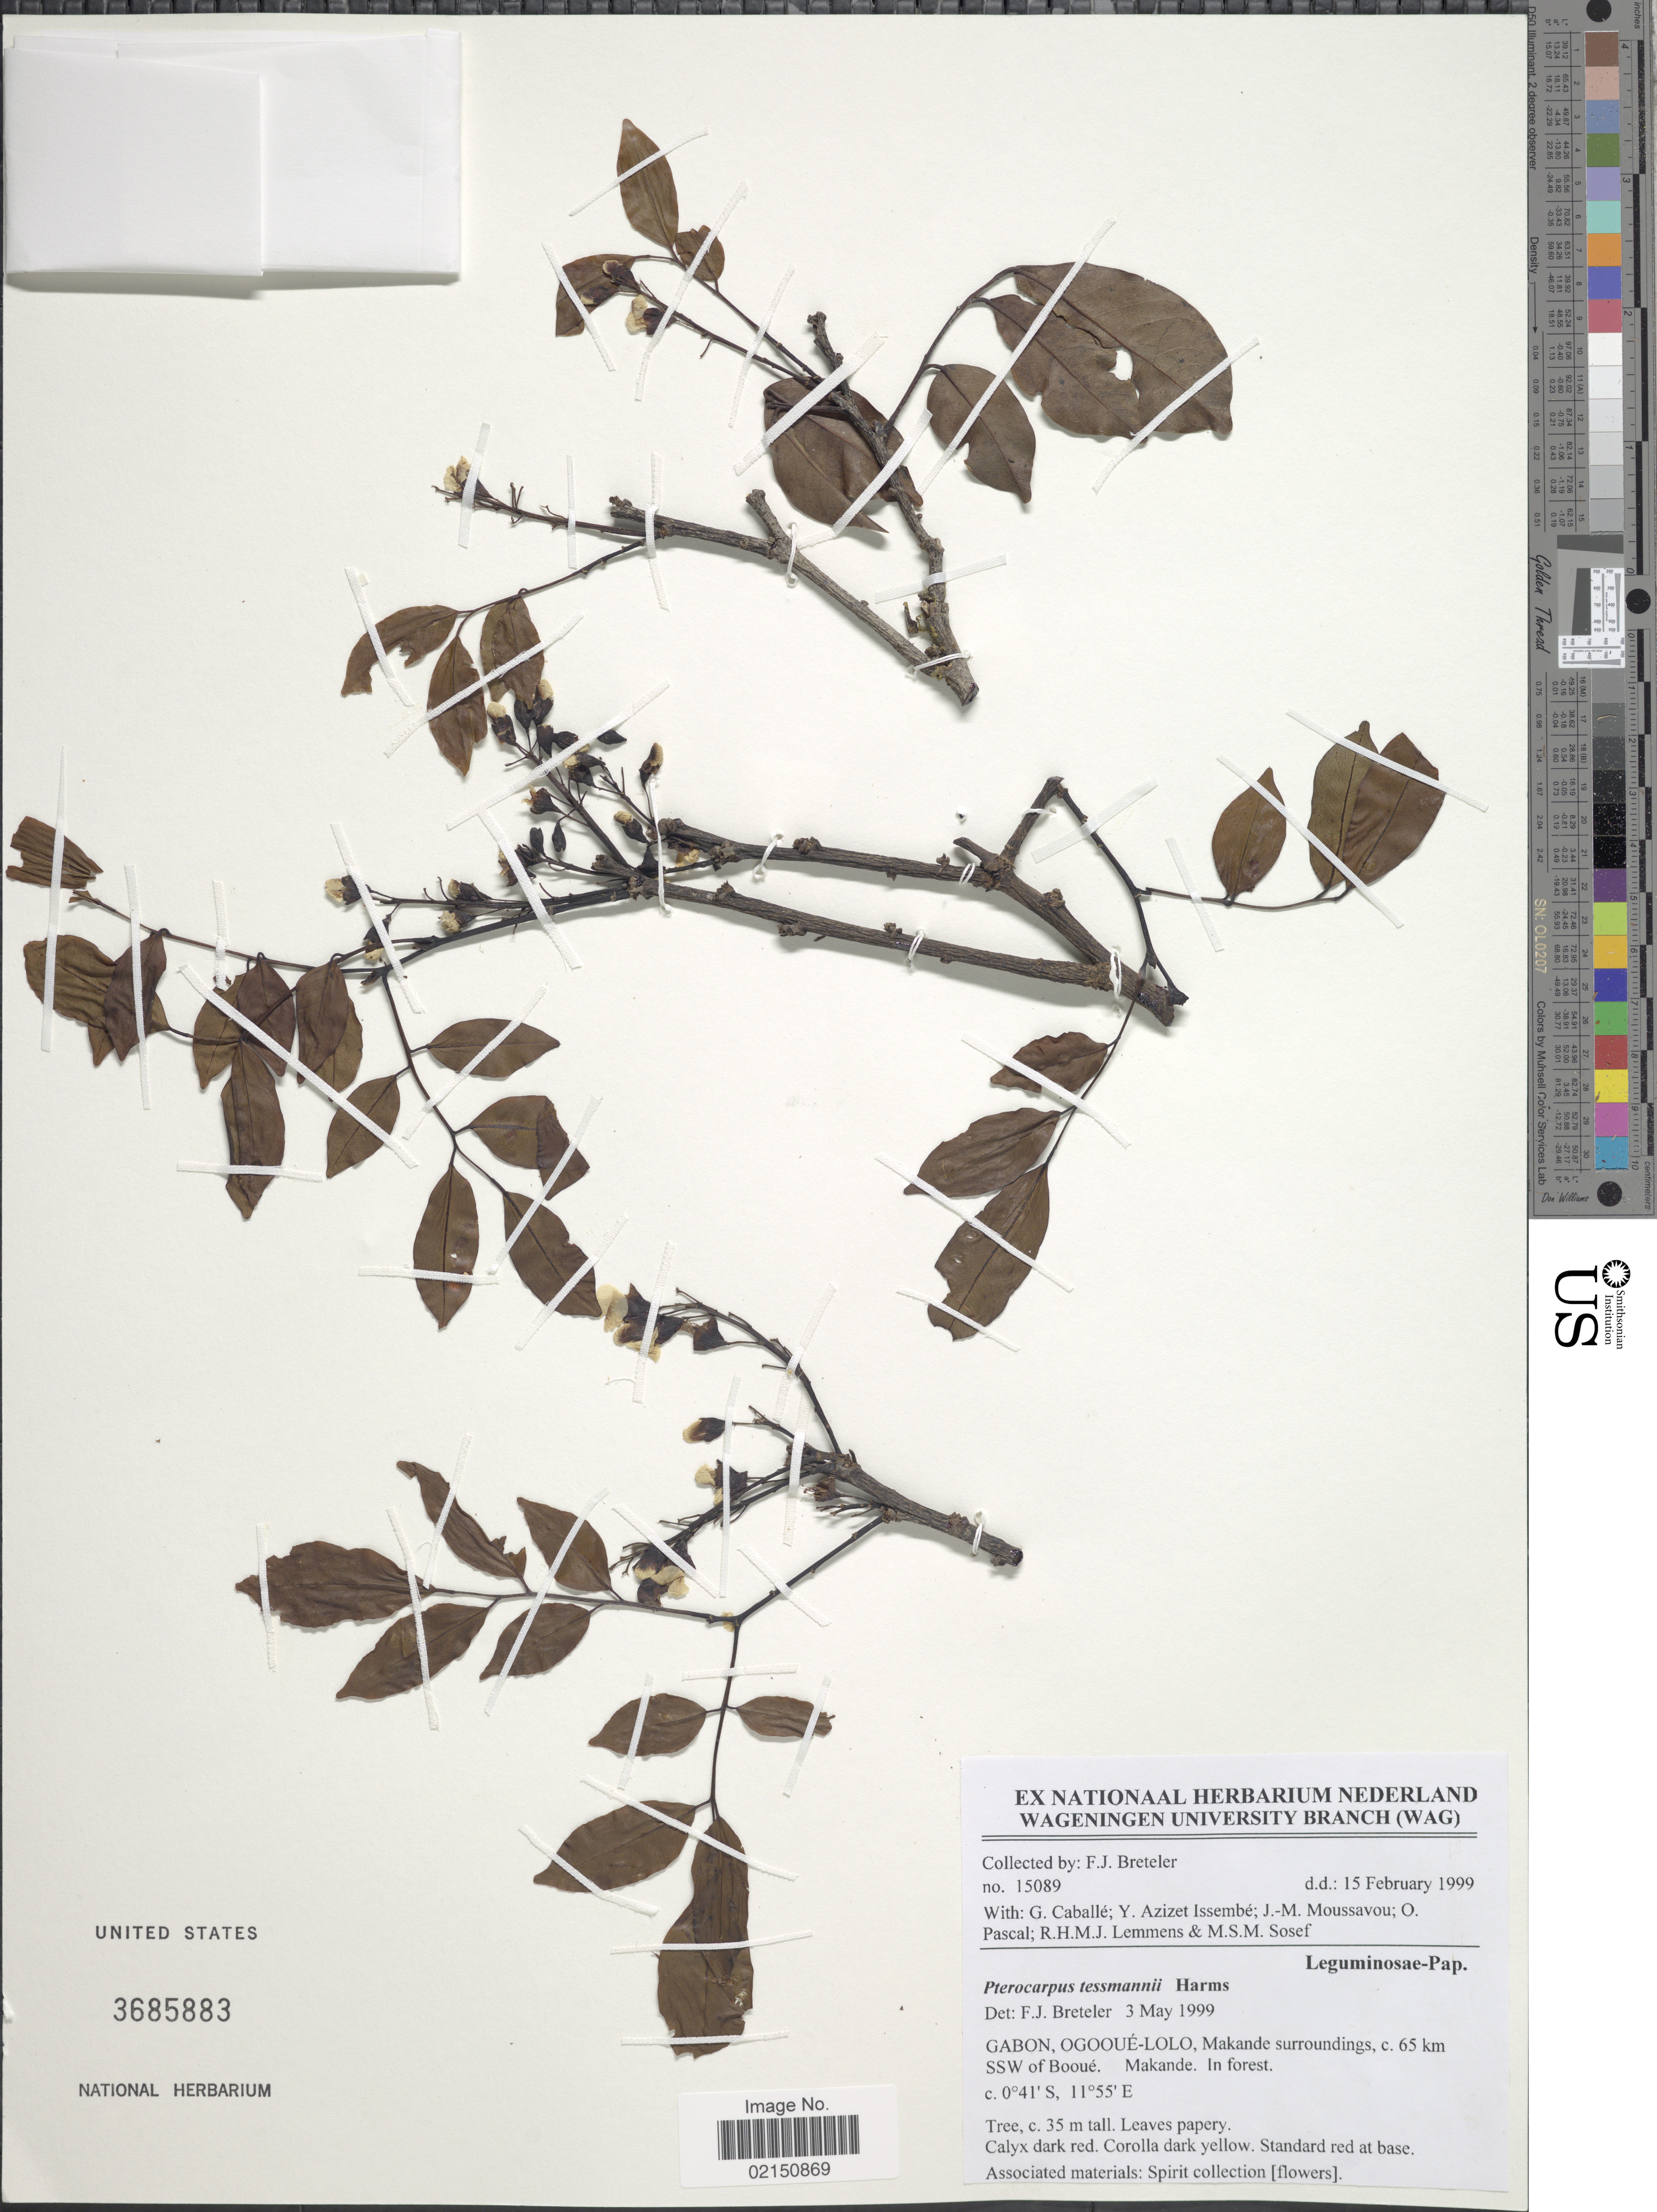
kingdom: Plantae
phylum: Tracheophyta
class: Magnoliopsida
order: Fabales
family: Fabaceae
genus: Pterocarpus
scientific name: Pterocarpus tessmannii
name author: Harms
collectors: F. J. Breteler, G. Caballé, Y. Issembe, J. Moussavou & et al.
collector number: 15089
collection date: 1999-02-15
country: Gabon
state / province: Ogooue-Lolo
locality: Makande surroundings, c. 65 km SSW of Booué. Makande. In forest.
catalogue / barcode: US 3685883